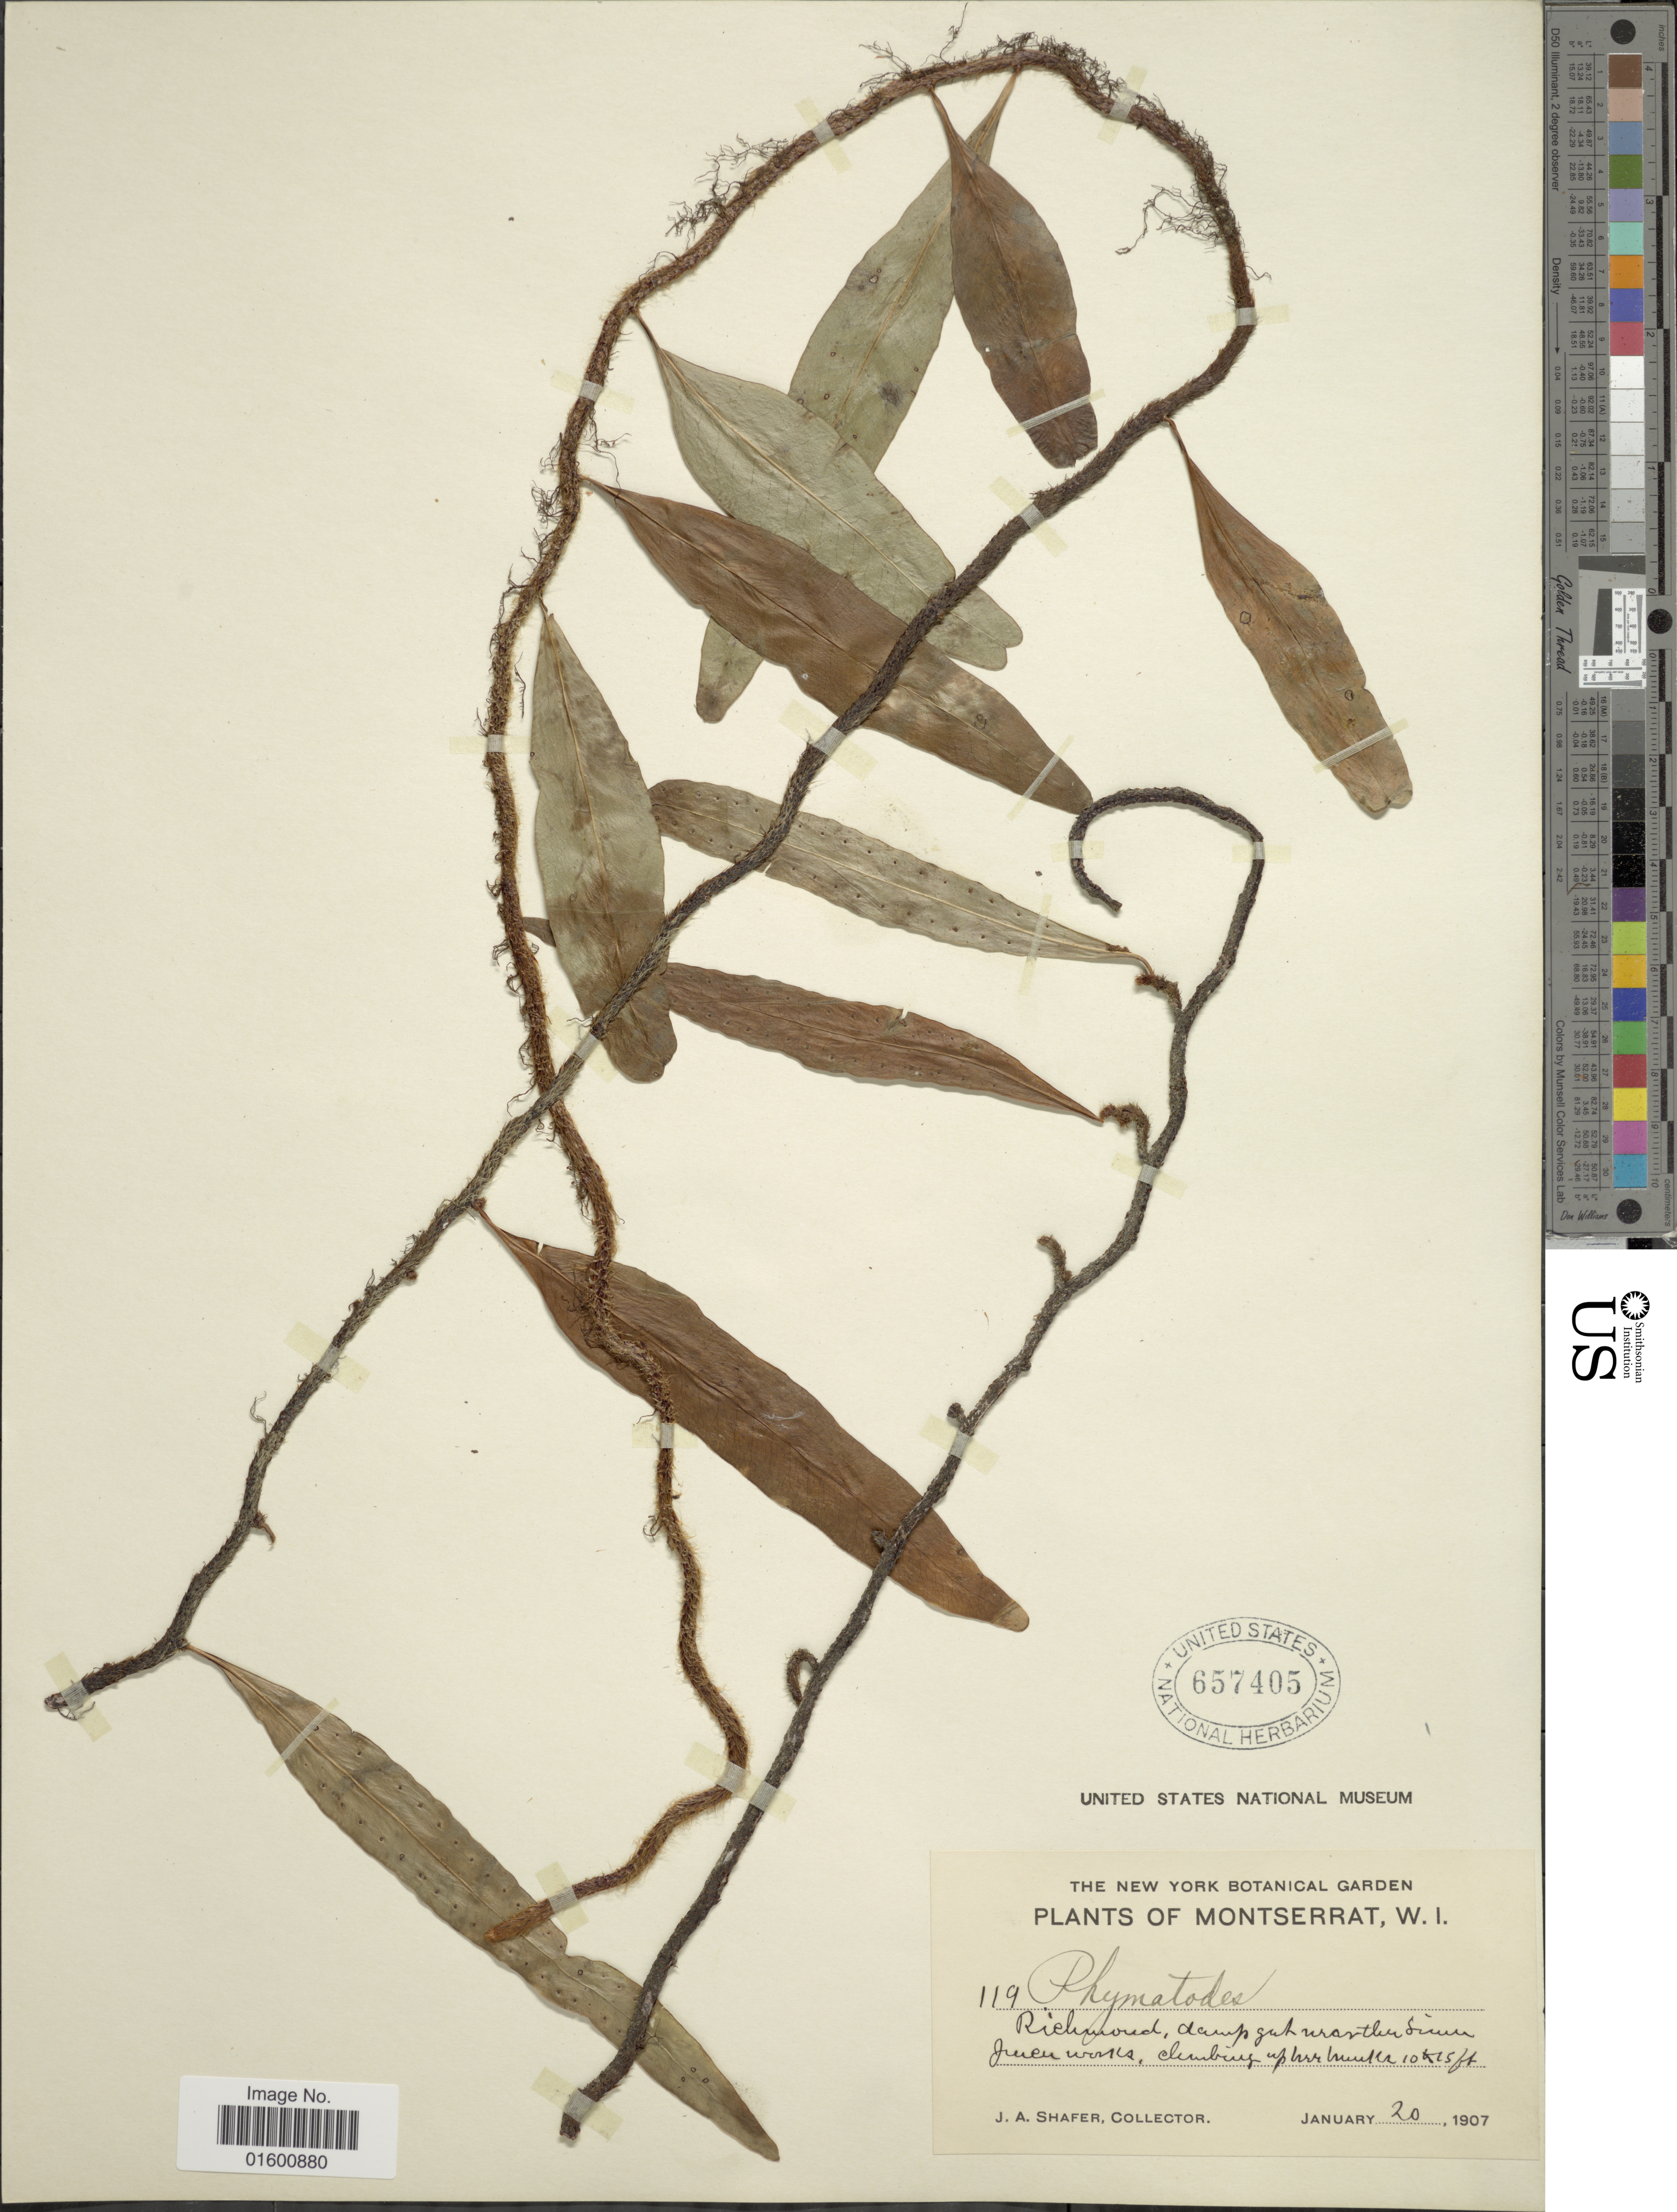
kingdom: Plantae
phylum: Tracheophyta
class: Polypodiopsida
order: Polypodiales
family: Polypodiaceae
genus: Microgramma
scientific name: Microgramma lycopodioides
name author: (L.) Copel.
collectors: J. A. Shafer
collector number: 119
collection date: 1907-01-20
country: Montserrat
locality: Richmond, damp gup. Near Sinora Janvier works.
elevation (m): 3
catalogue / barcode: US 657405